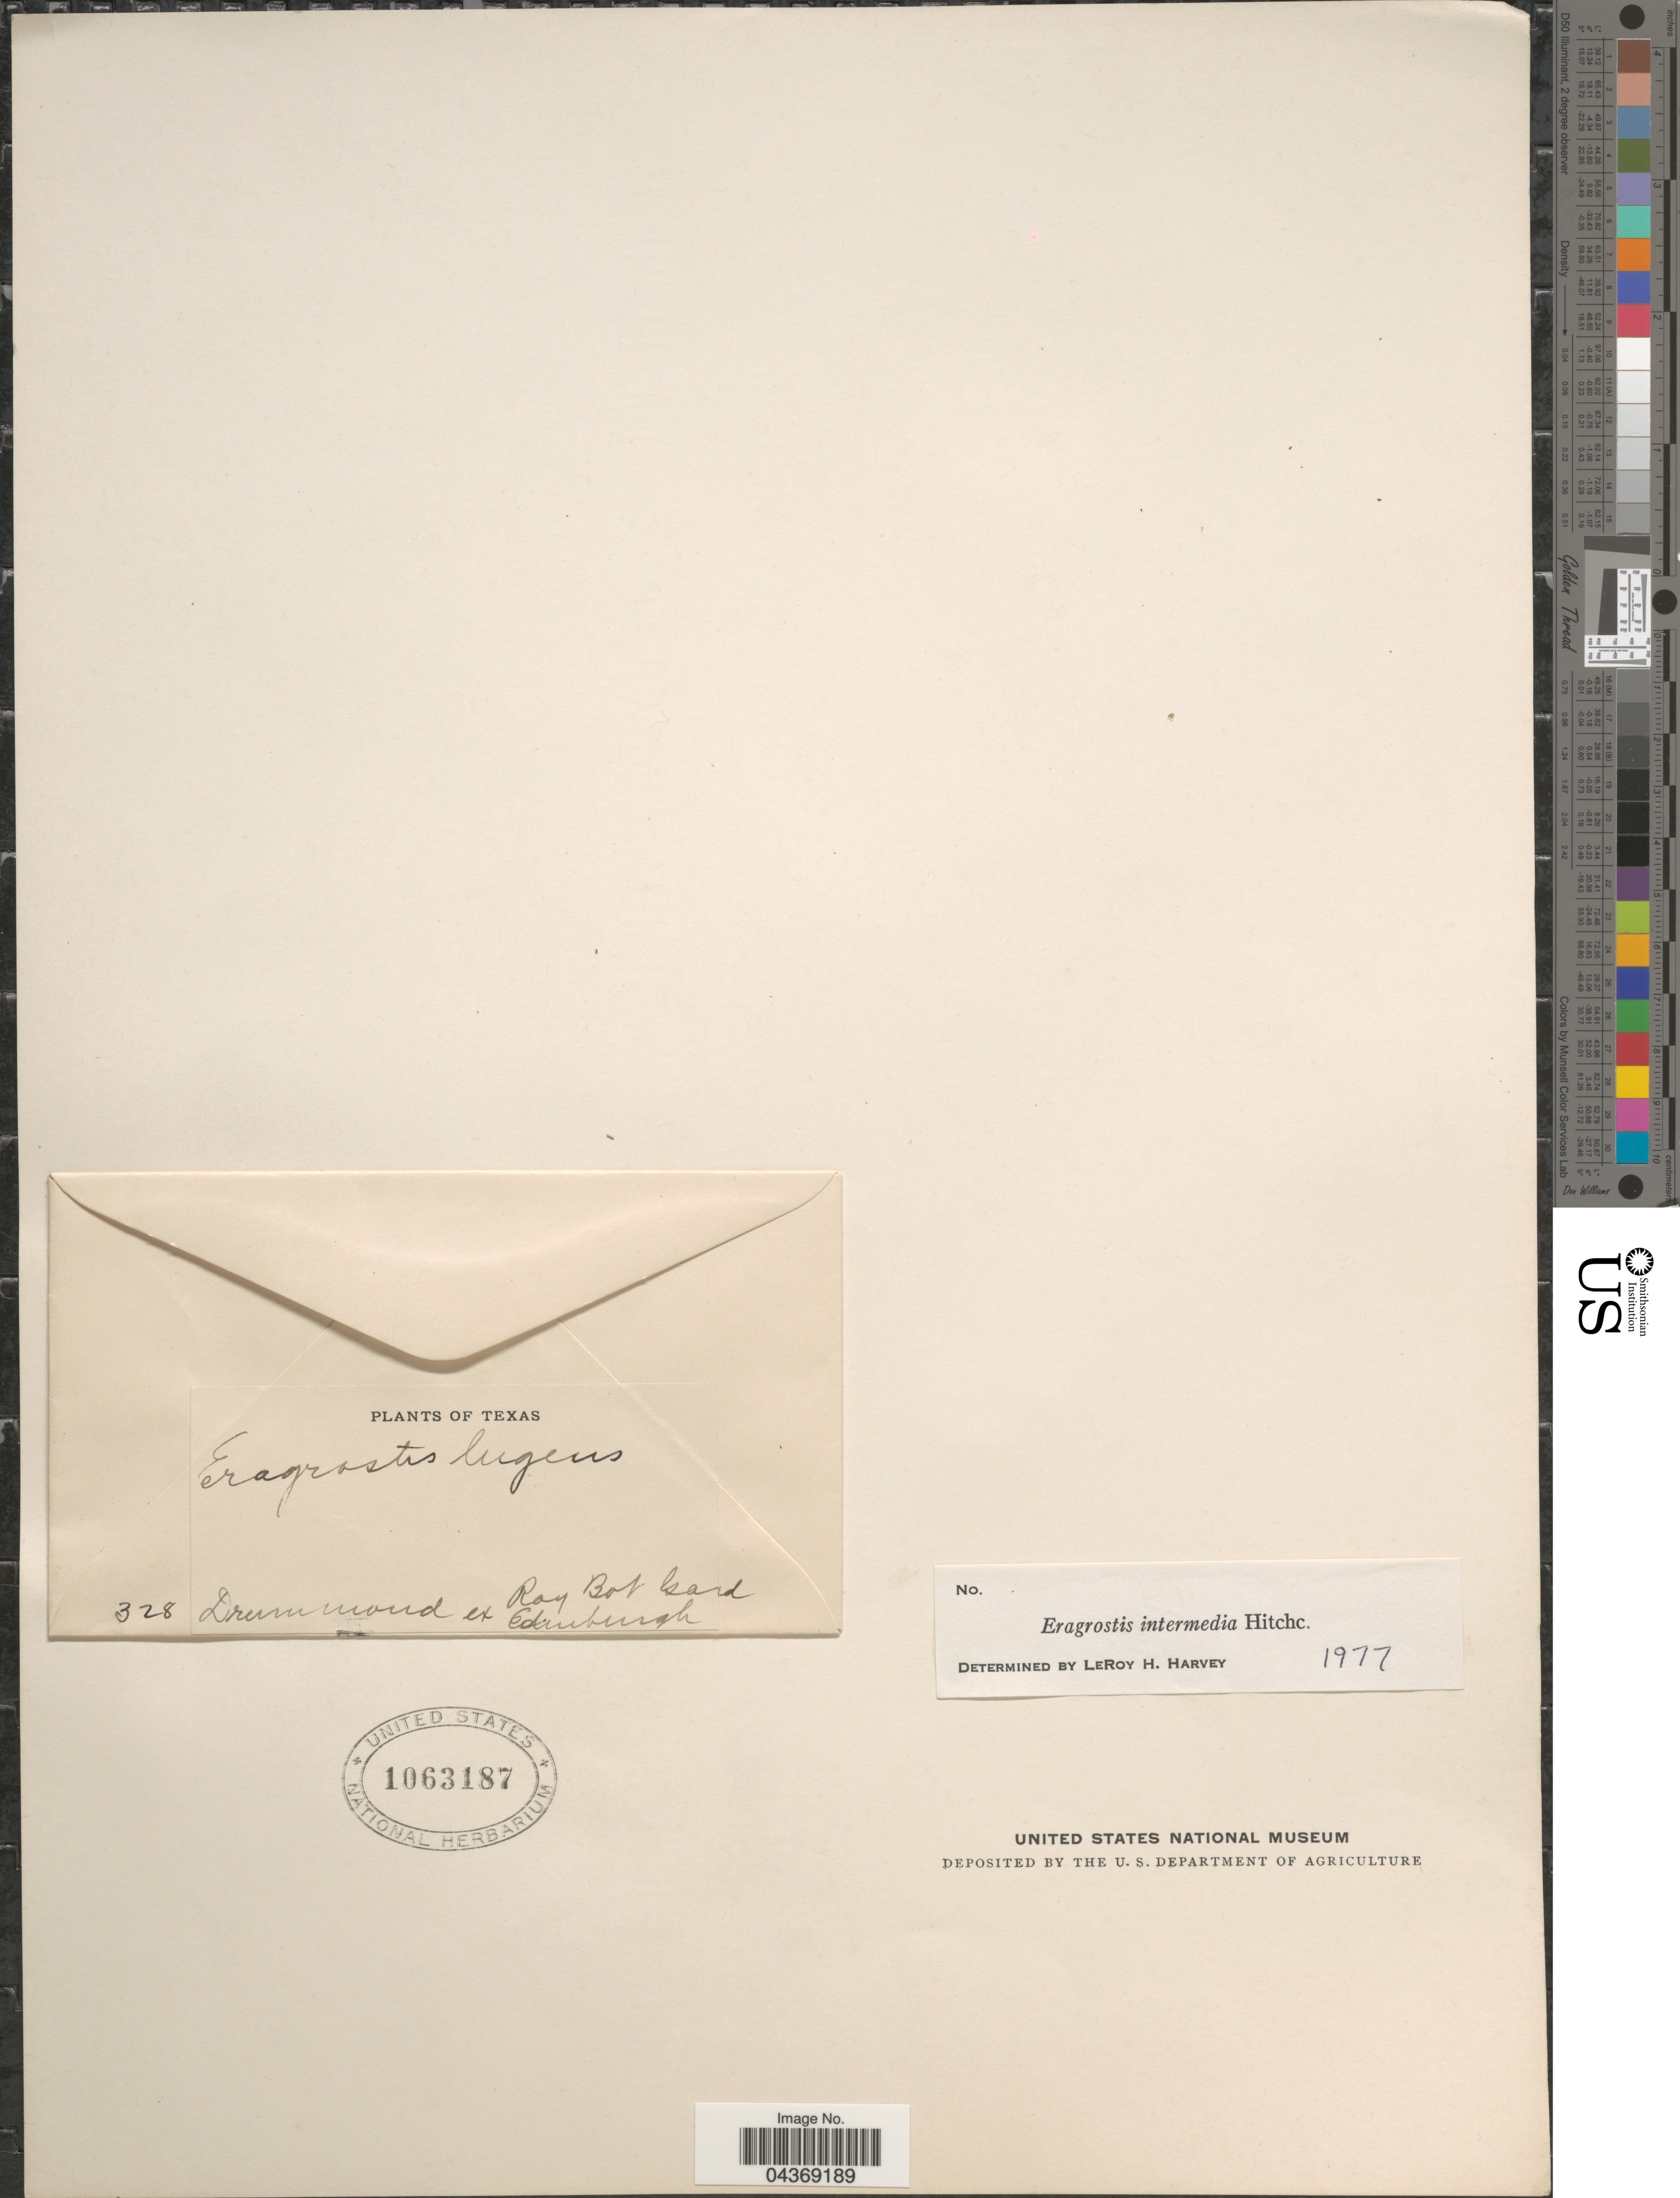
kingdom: Plantae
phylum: Tracheophyta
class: Liliopsida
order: Poales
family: Poaceae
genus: Eragrostis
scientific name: Eragrostis intermedia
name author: Hitchc.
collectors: -. Drummond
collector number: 328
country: United States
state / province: Texas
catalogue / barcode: US 1063187